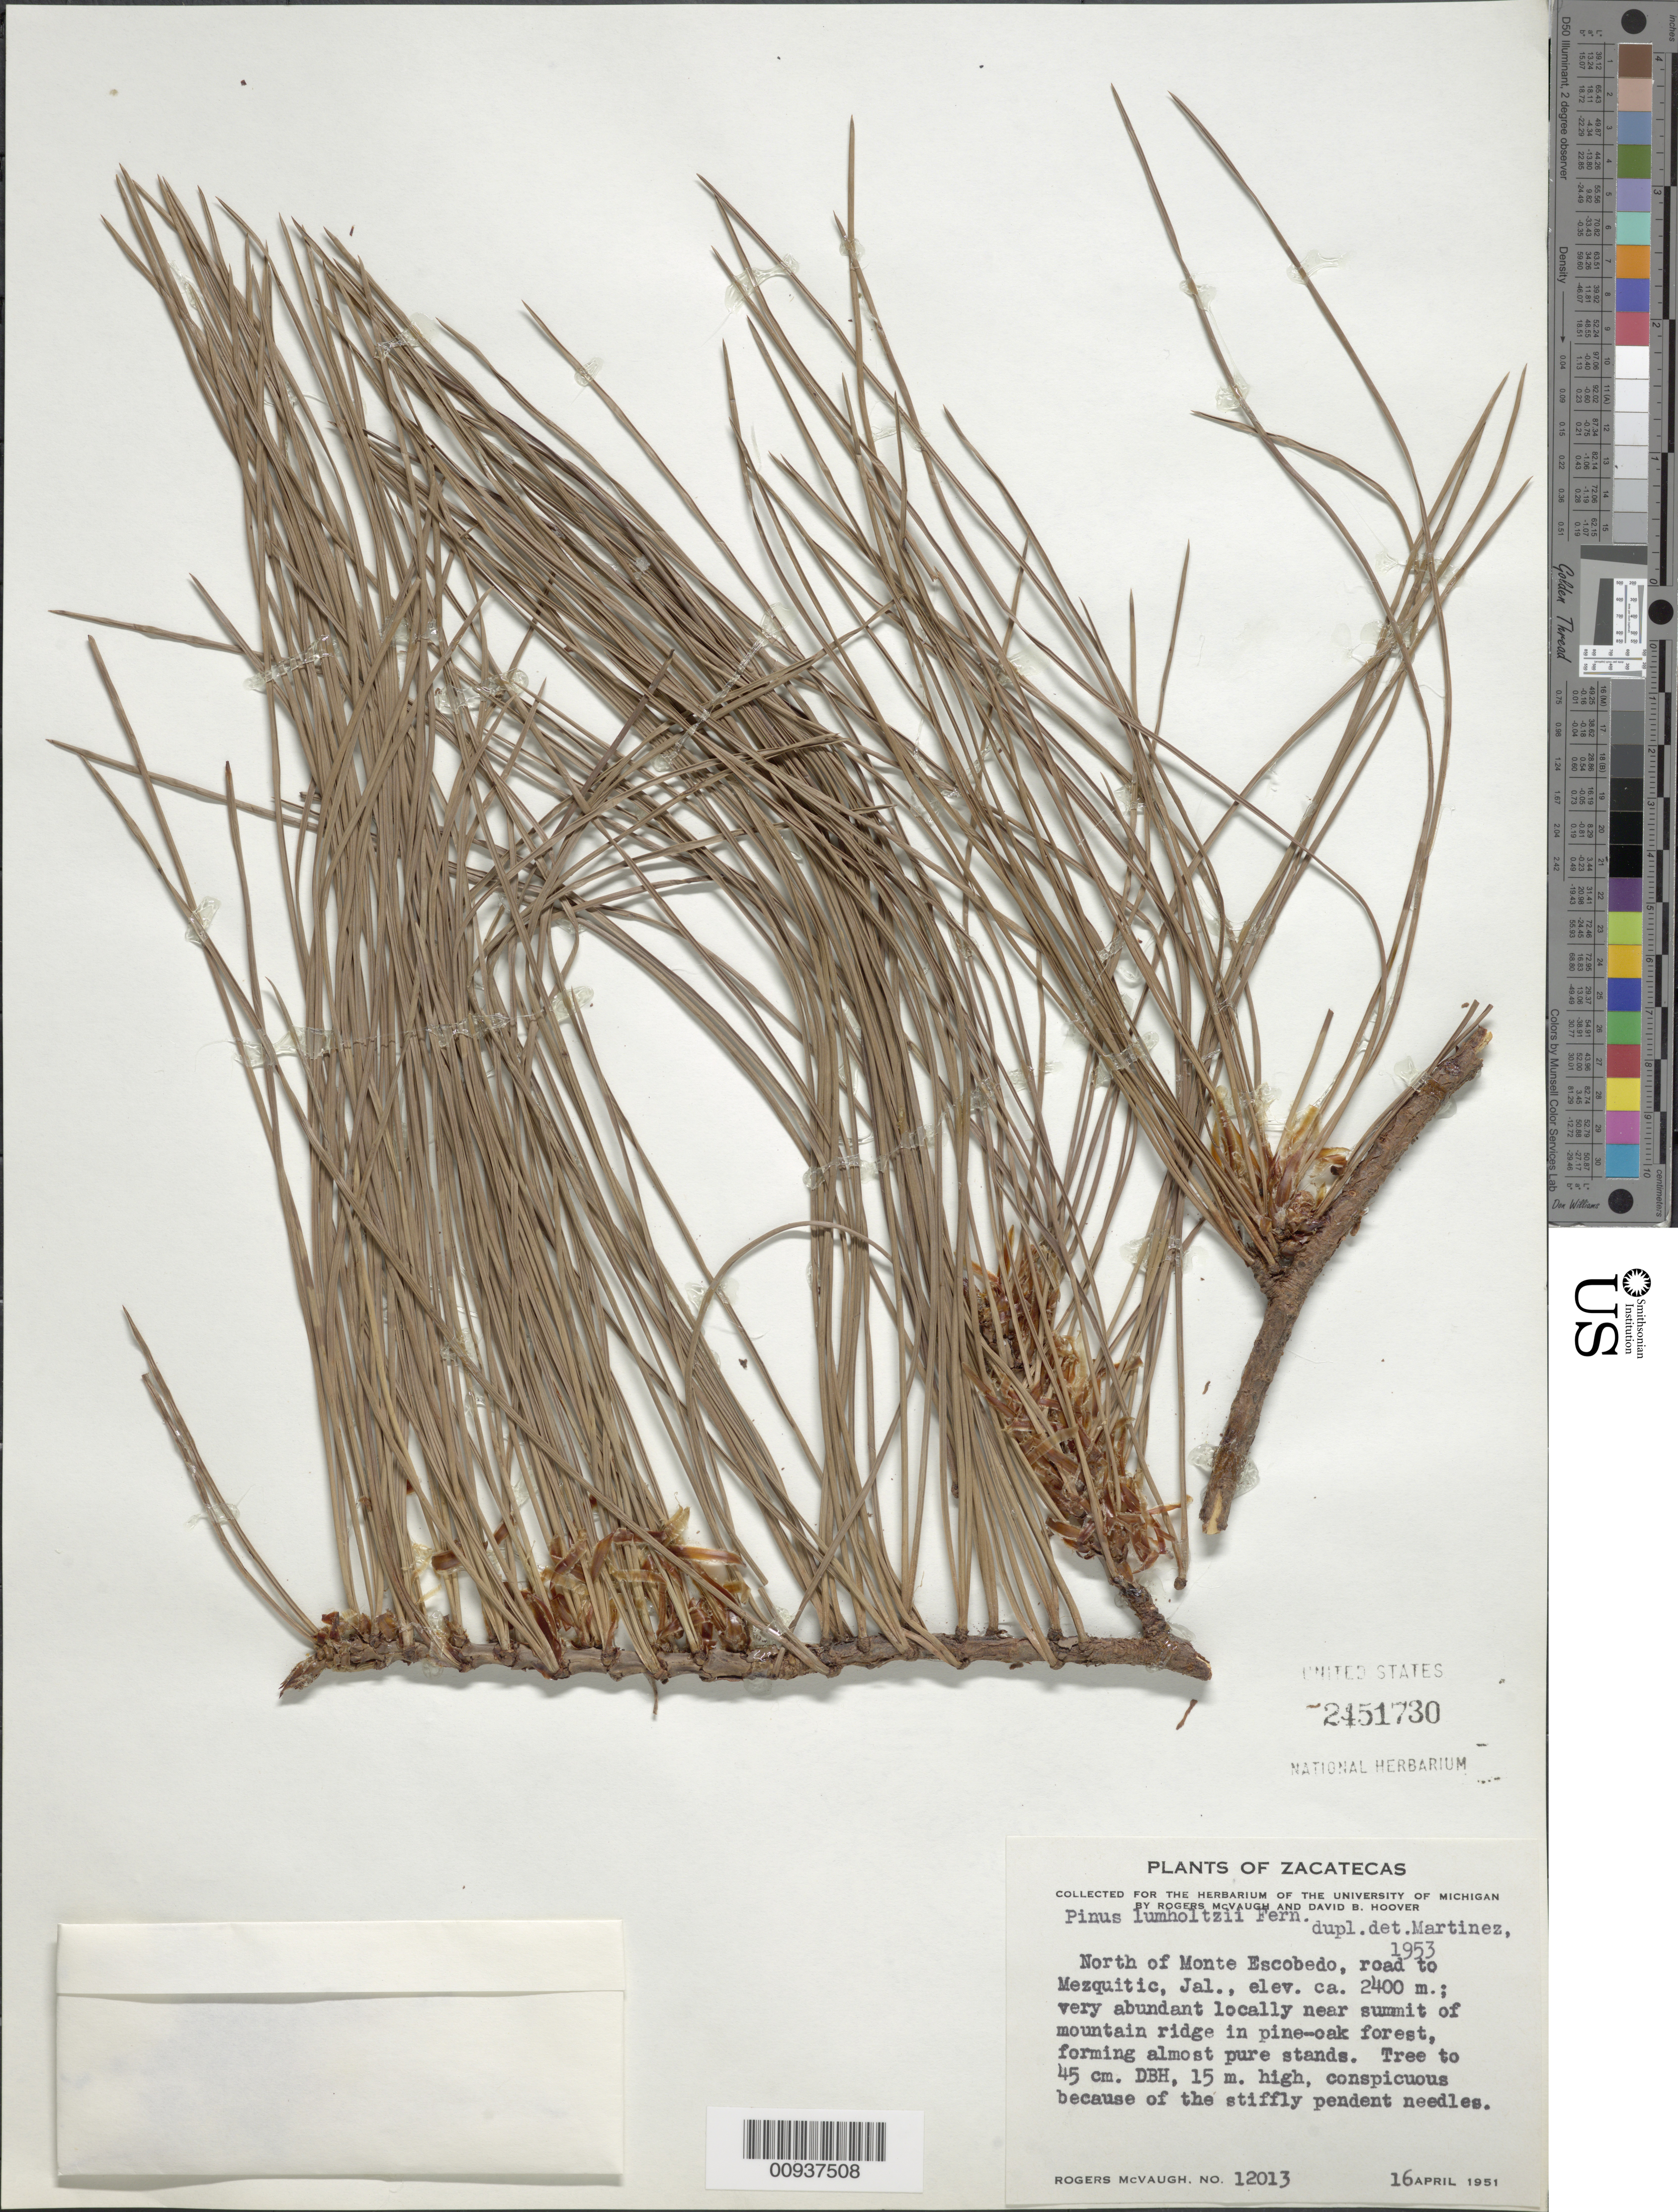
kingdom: Plantae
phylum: Tracheophyta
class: Pinopsida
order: Pinales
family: Pinaceae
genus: Pinus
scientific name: Pinus lumholtzii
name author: B.L. Rob. & Fernald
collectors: R. McVaugh & D. B. Hoover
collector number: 12013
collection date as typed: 16 Apr 1951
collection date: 1951-04-16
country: Mexico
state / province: Zacatecas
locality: North of Monte Escobedo, road to Mezquitic, Jalisco.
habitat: Very abundant locally near summit of mountain ridge in pine-oak forest, forming almost pure stands.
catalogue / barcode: US 2451730